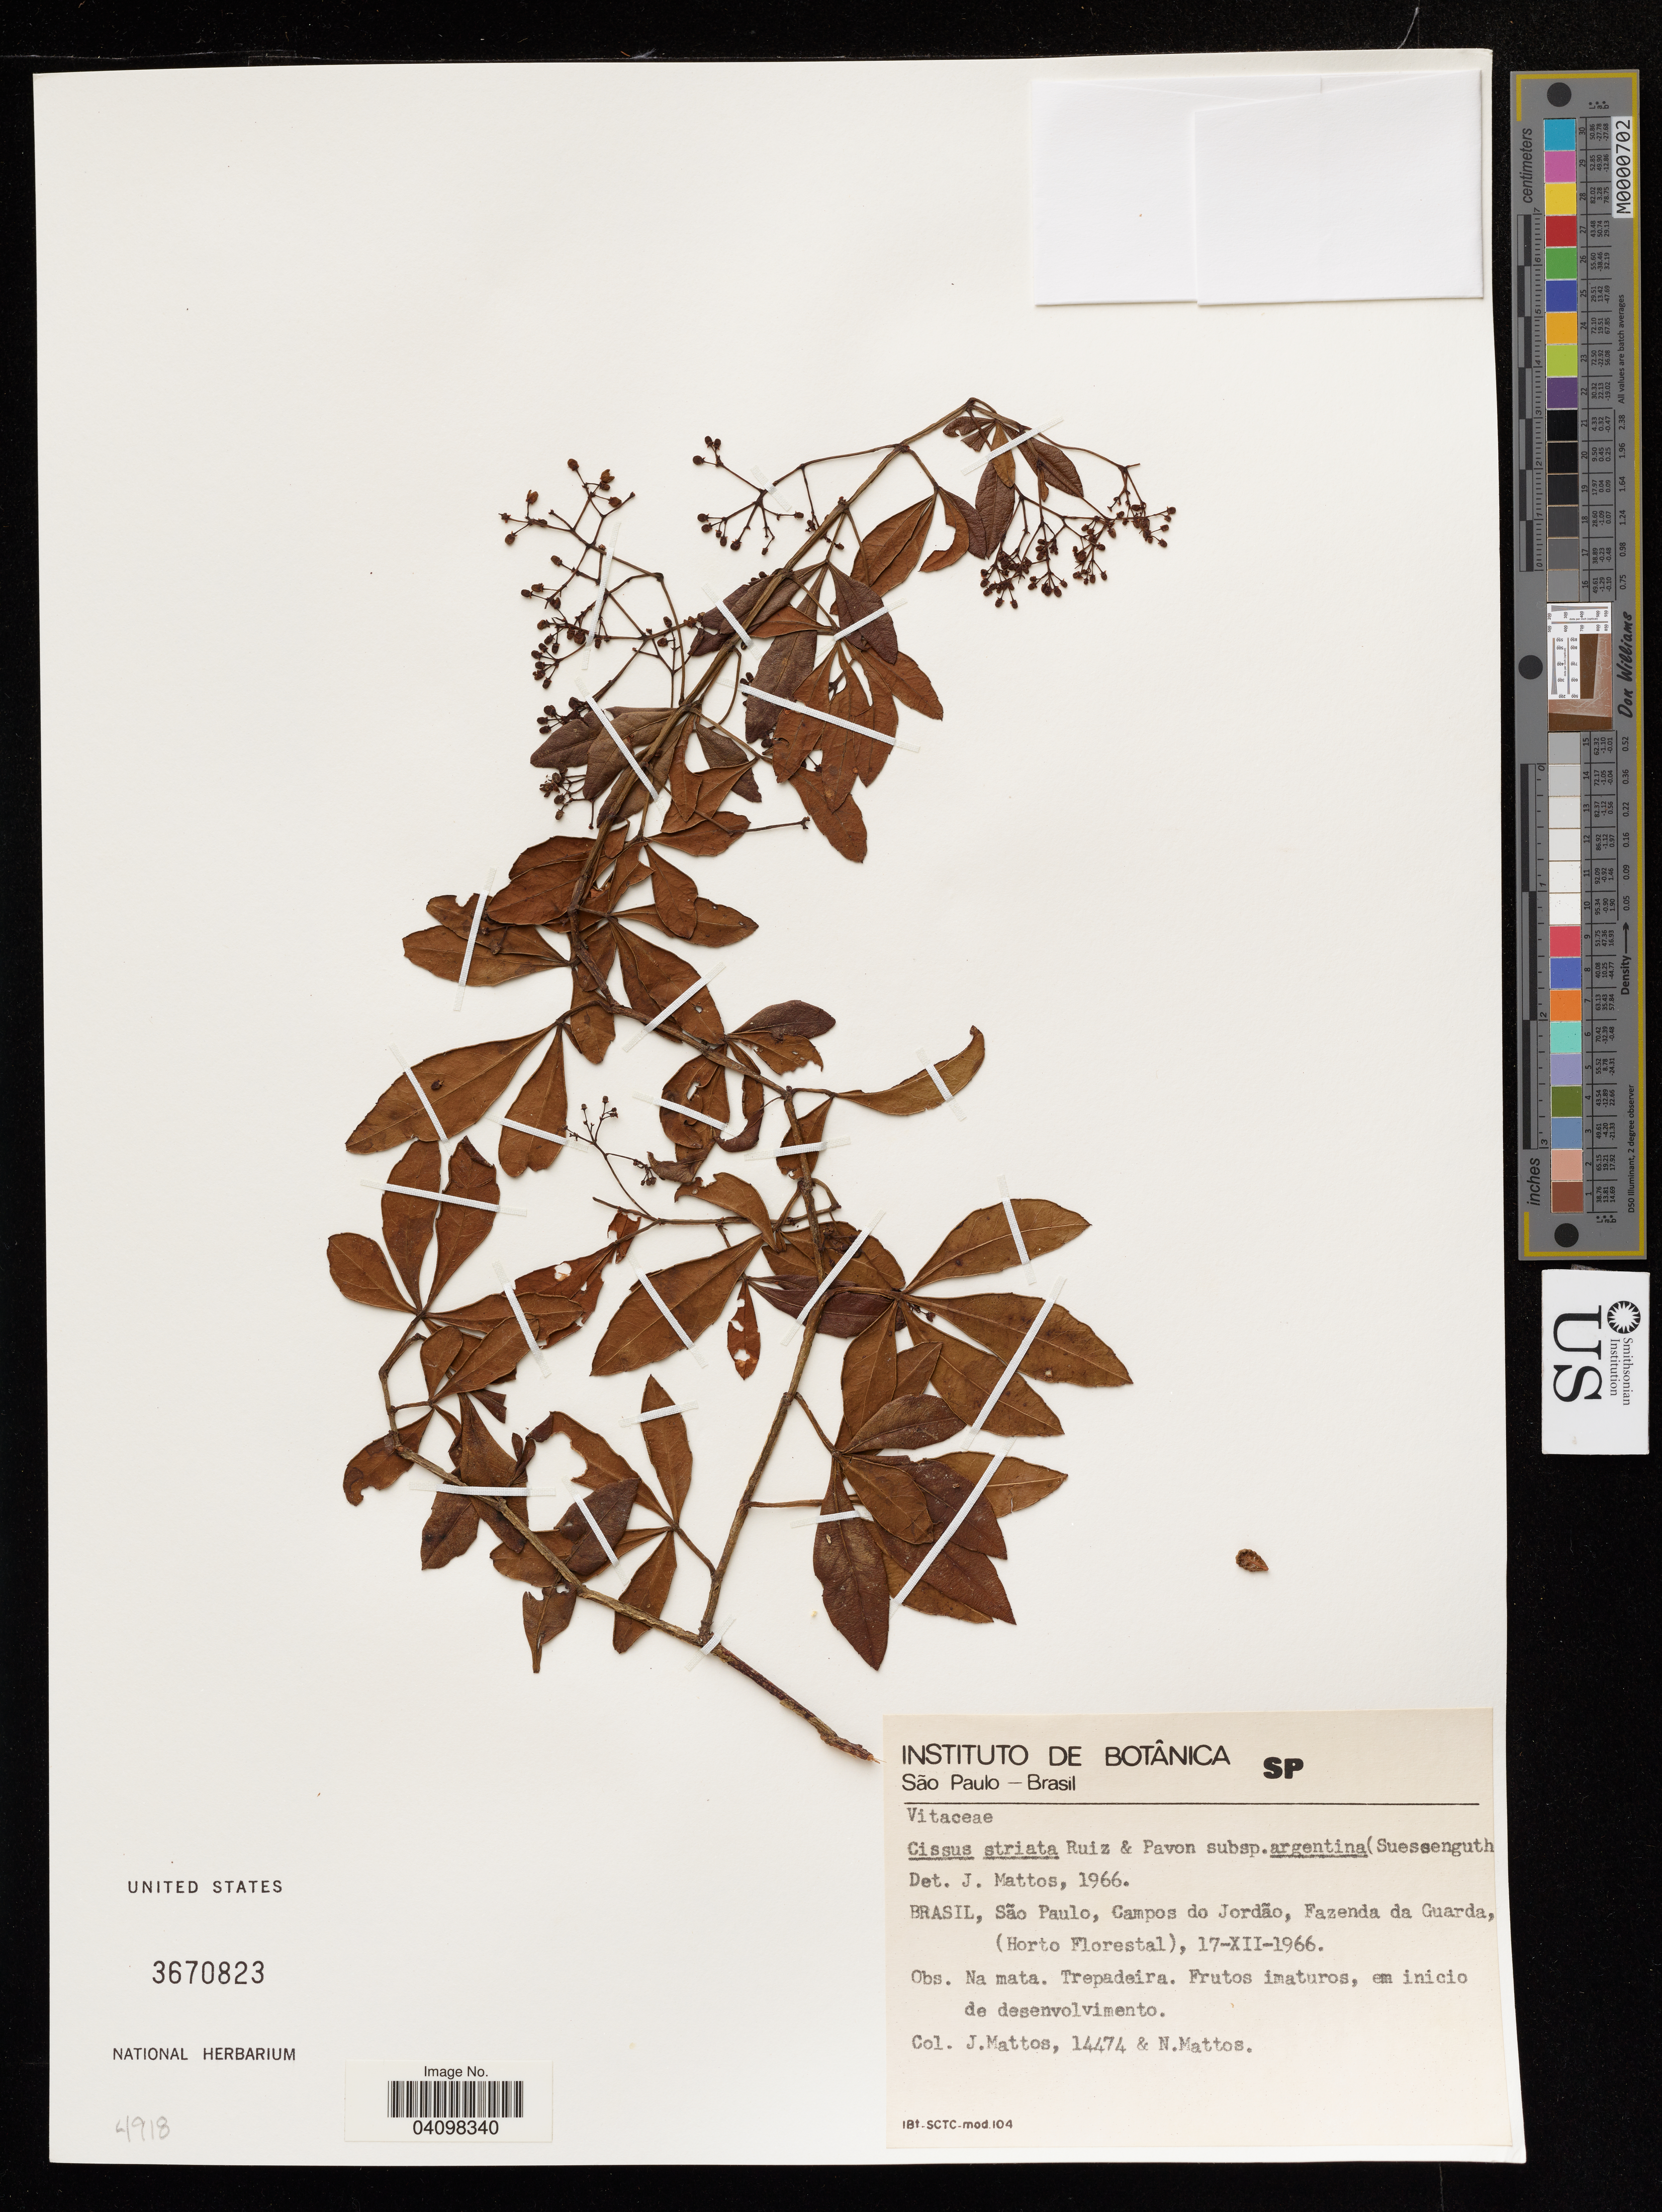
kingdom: Plantae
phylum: Tracheophyta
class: Magnoliopsida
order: Vitales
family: Vitaceae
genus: Clematicissus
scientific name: Clematicissus striata subsp. argentina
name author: (Suess.) Lombardi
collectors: J. Mattos & N. Mattos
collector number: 14474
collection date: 1966-12-17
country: Brazil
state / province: São Paulo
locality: Campos do Jordão, Fazenda da Guarda, (Horto Florestal).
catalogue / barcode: US 3670823